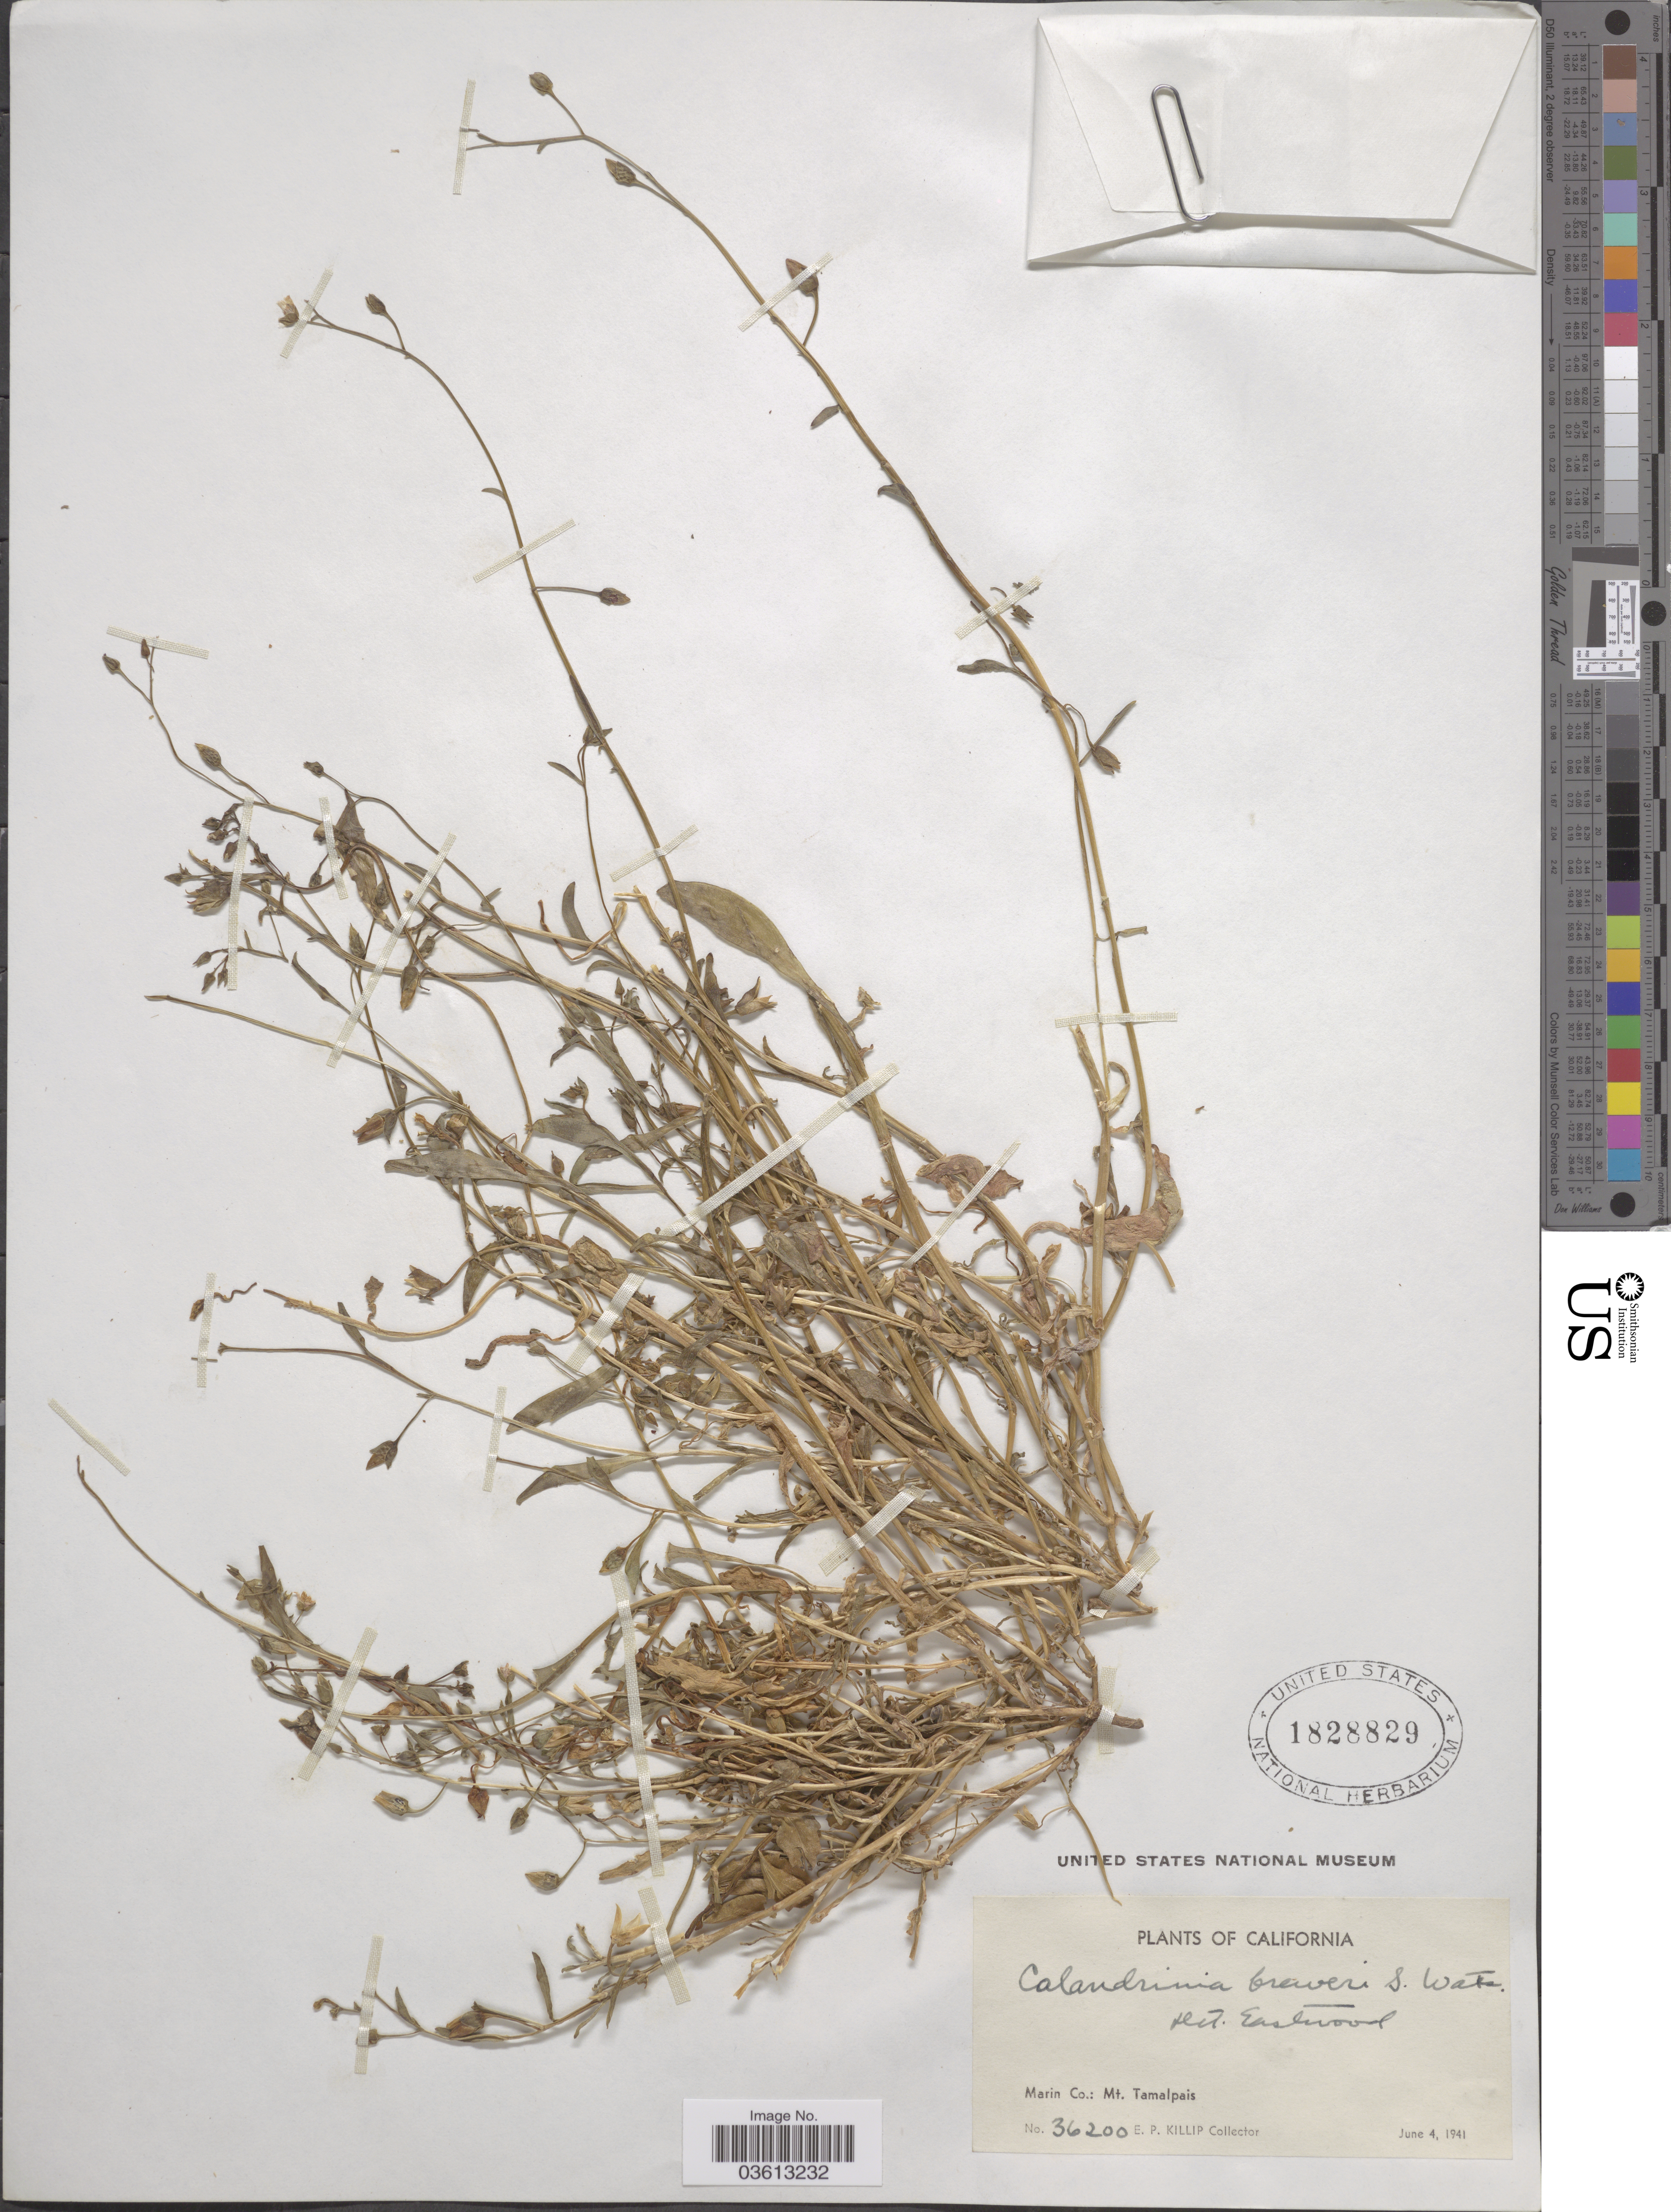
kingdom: Plantae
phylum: Tracheophyta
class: Magnoliopsida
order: Caryophyllales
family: Montiaceae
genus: Calandrinia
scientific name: Calandrinia breweri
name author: S. Watson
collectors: E. P. Killip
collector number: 36200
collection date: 1941-06-04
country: United States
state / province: California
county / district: Marin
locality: Marin Co.: Mt. Tamalpais.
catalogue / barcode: US 1828829